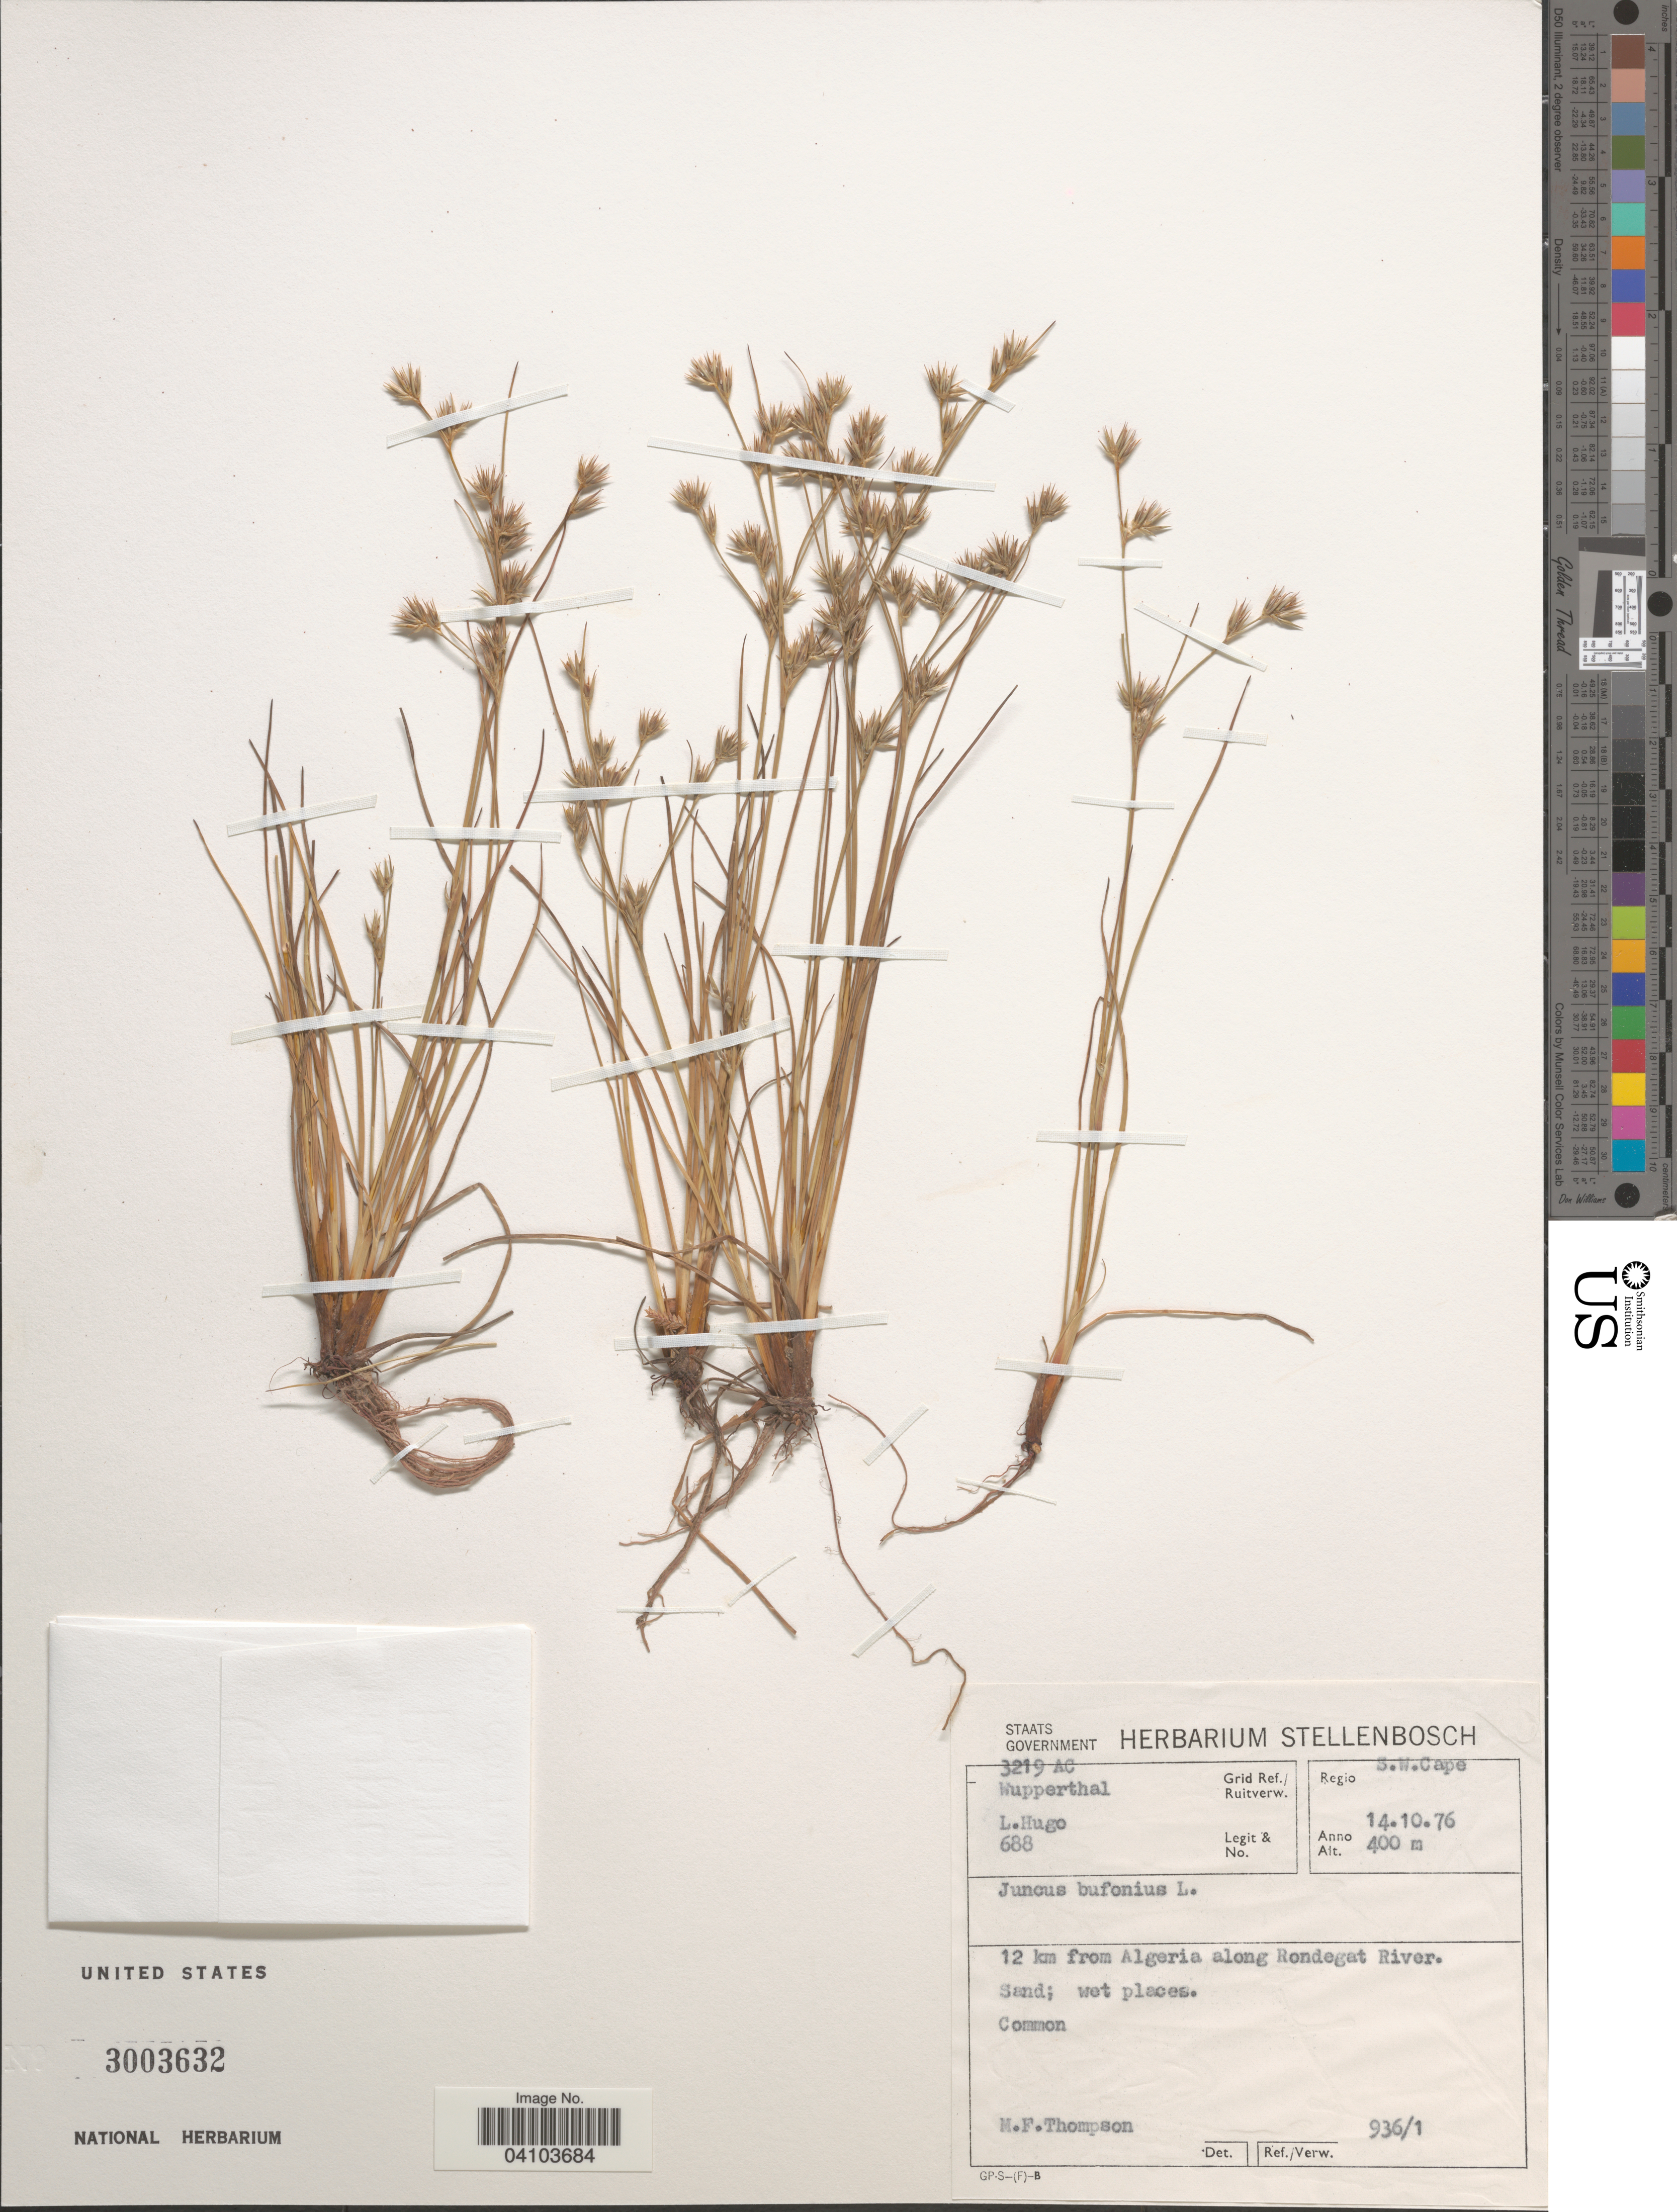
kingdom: Plantae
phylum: Tracheophyta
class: Liliopsida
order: Poales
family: Juncaceae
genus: Juncus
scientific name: Juncus bufonius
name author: L.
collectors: L. Hugo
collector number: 688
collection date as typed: Transcribed d/m/y: 14/10/76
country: South Africa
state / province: Western Cape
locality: Grid Ref./ Ruitverw. 3219 AC. Regio S.W.Cape. 12 km from Algeria along Rondegat River.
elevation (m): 400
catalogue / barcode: US 3003632